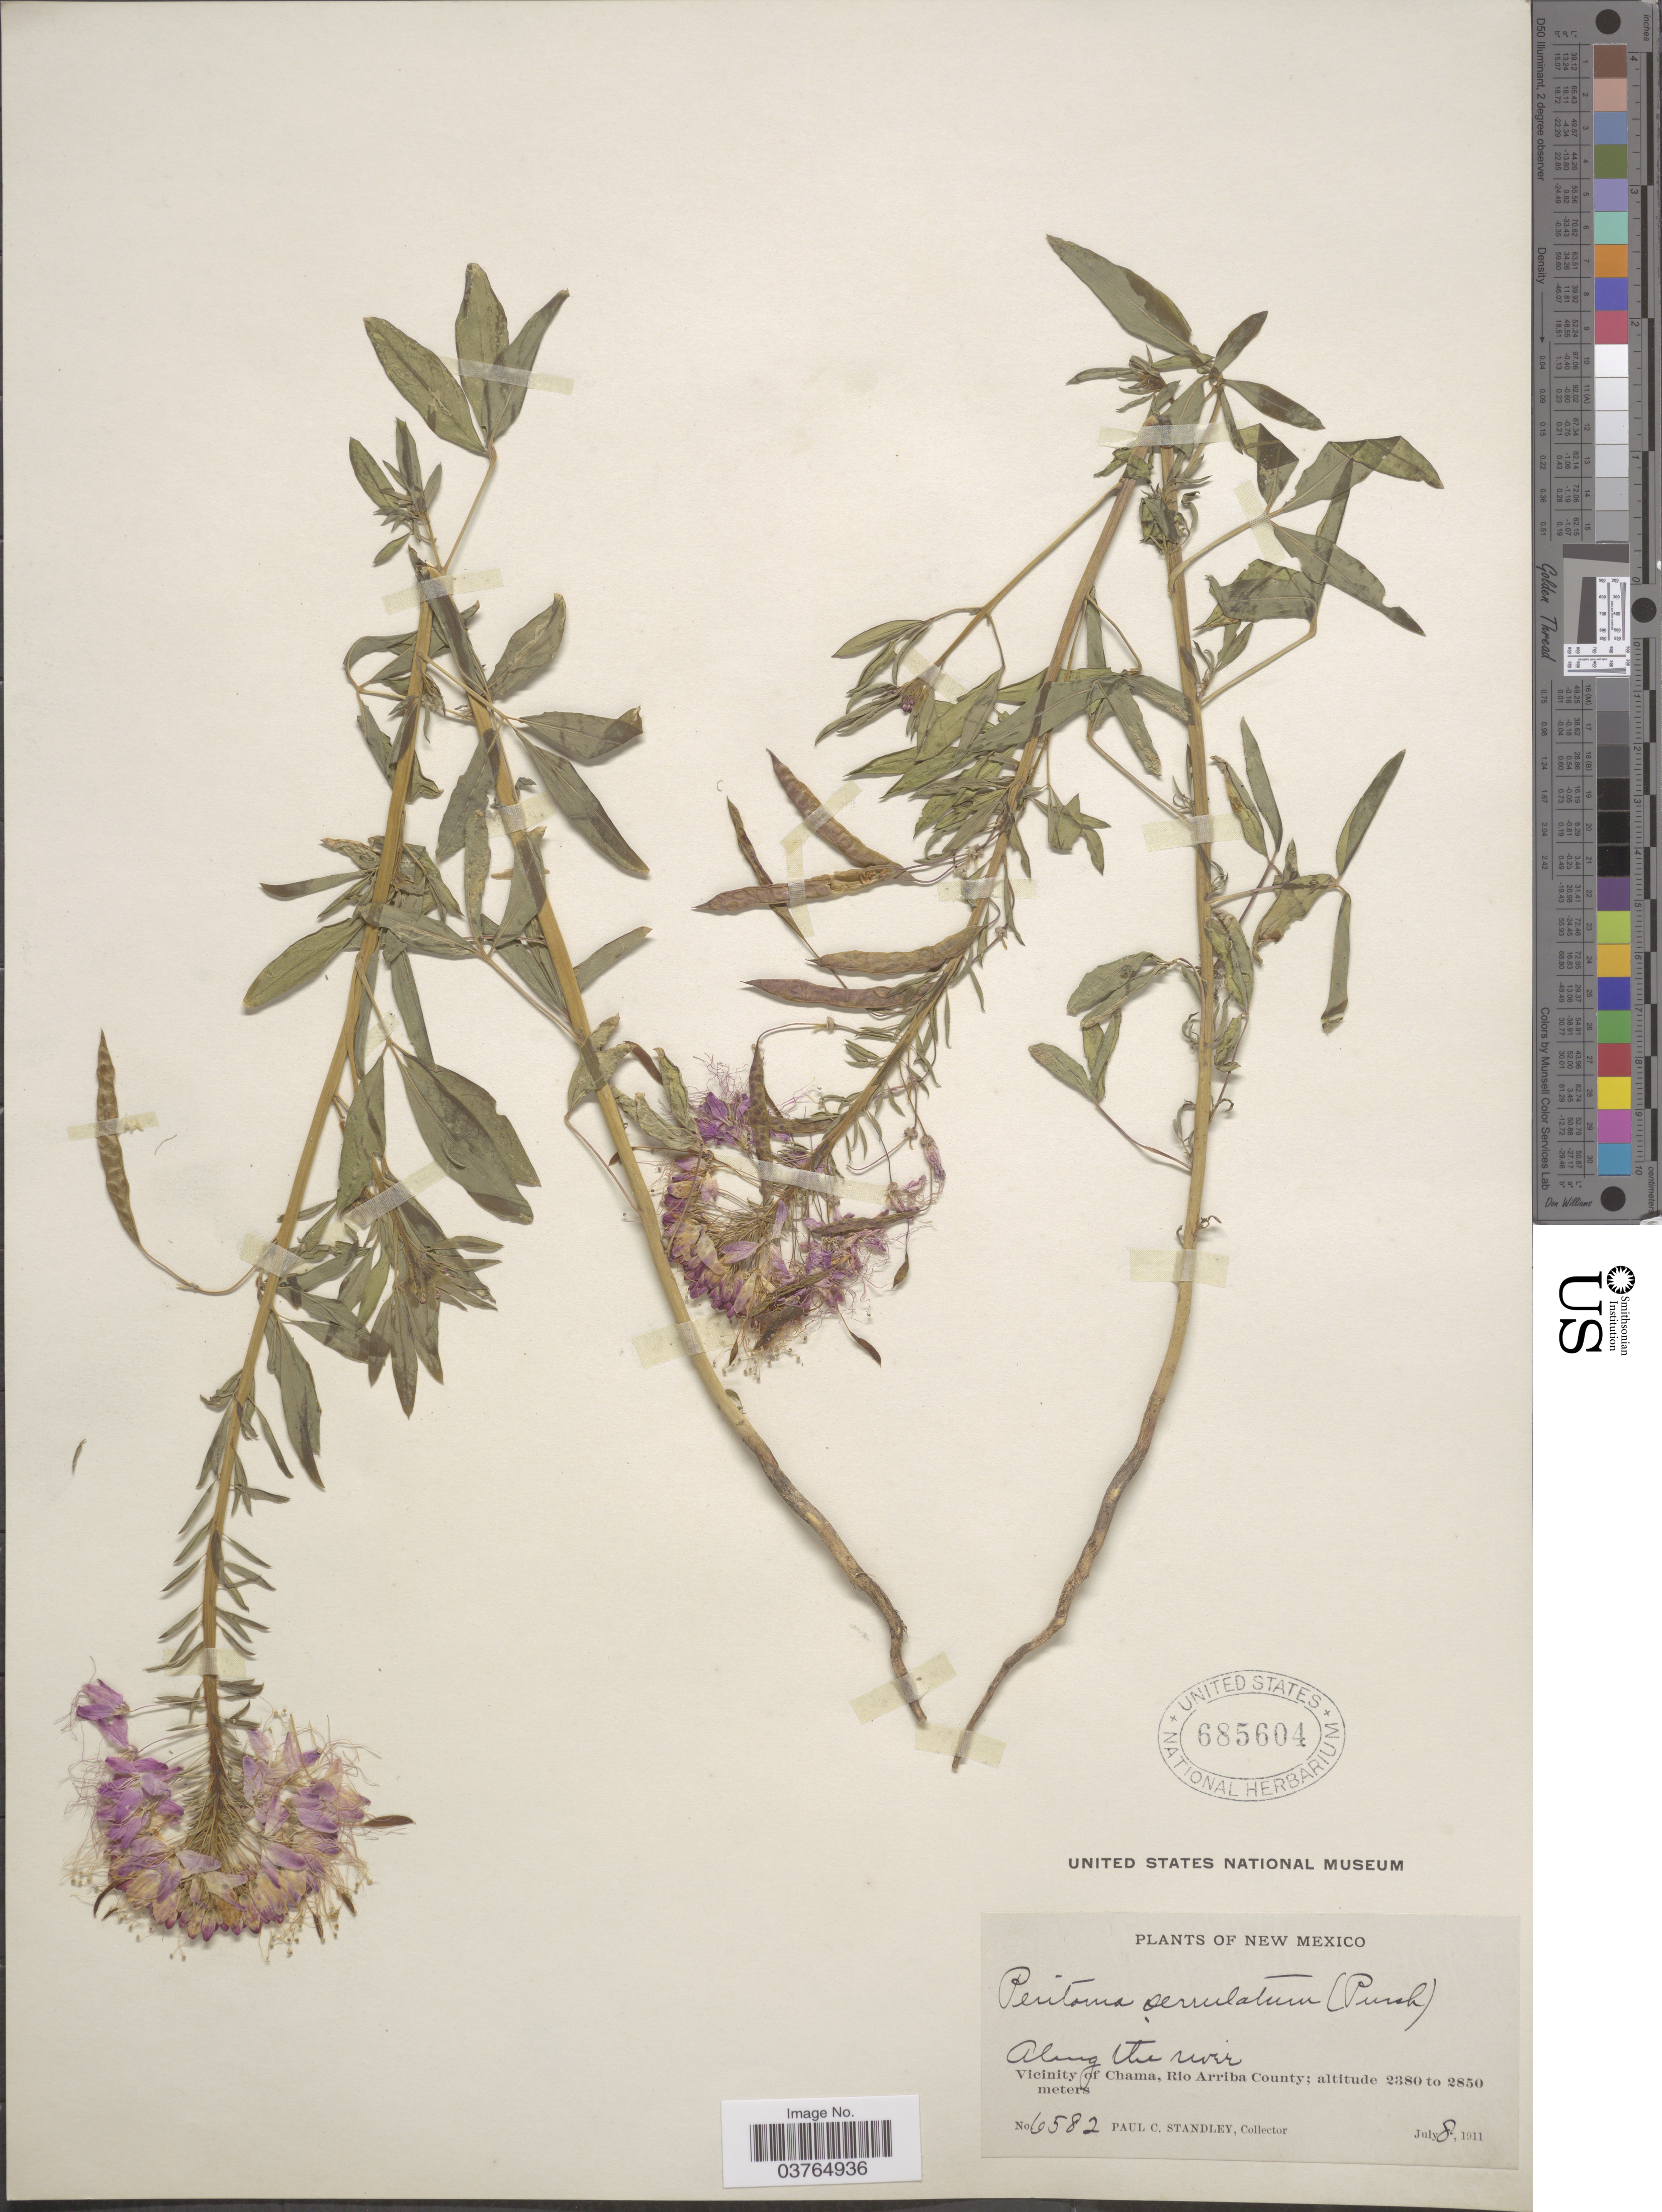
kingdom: Plantae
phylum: Tracheophyta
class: Magnoliopsida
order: Brassicales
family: Cleomaceae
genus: Cleomella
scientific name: Cleomella serrulata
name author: (Pursh) Roalson & J.C. Hall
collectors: P. C. Standley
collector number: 6582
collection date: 1911-07-08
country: United States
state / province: New Mexico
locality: Vicinity of Chama, Rio Arriba County.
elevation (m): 2380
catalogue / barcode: US 685604